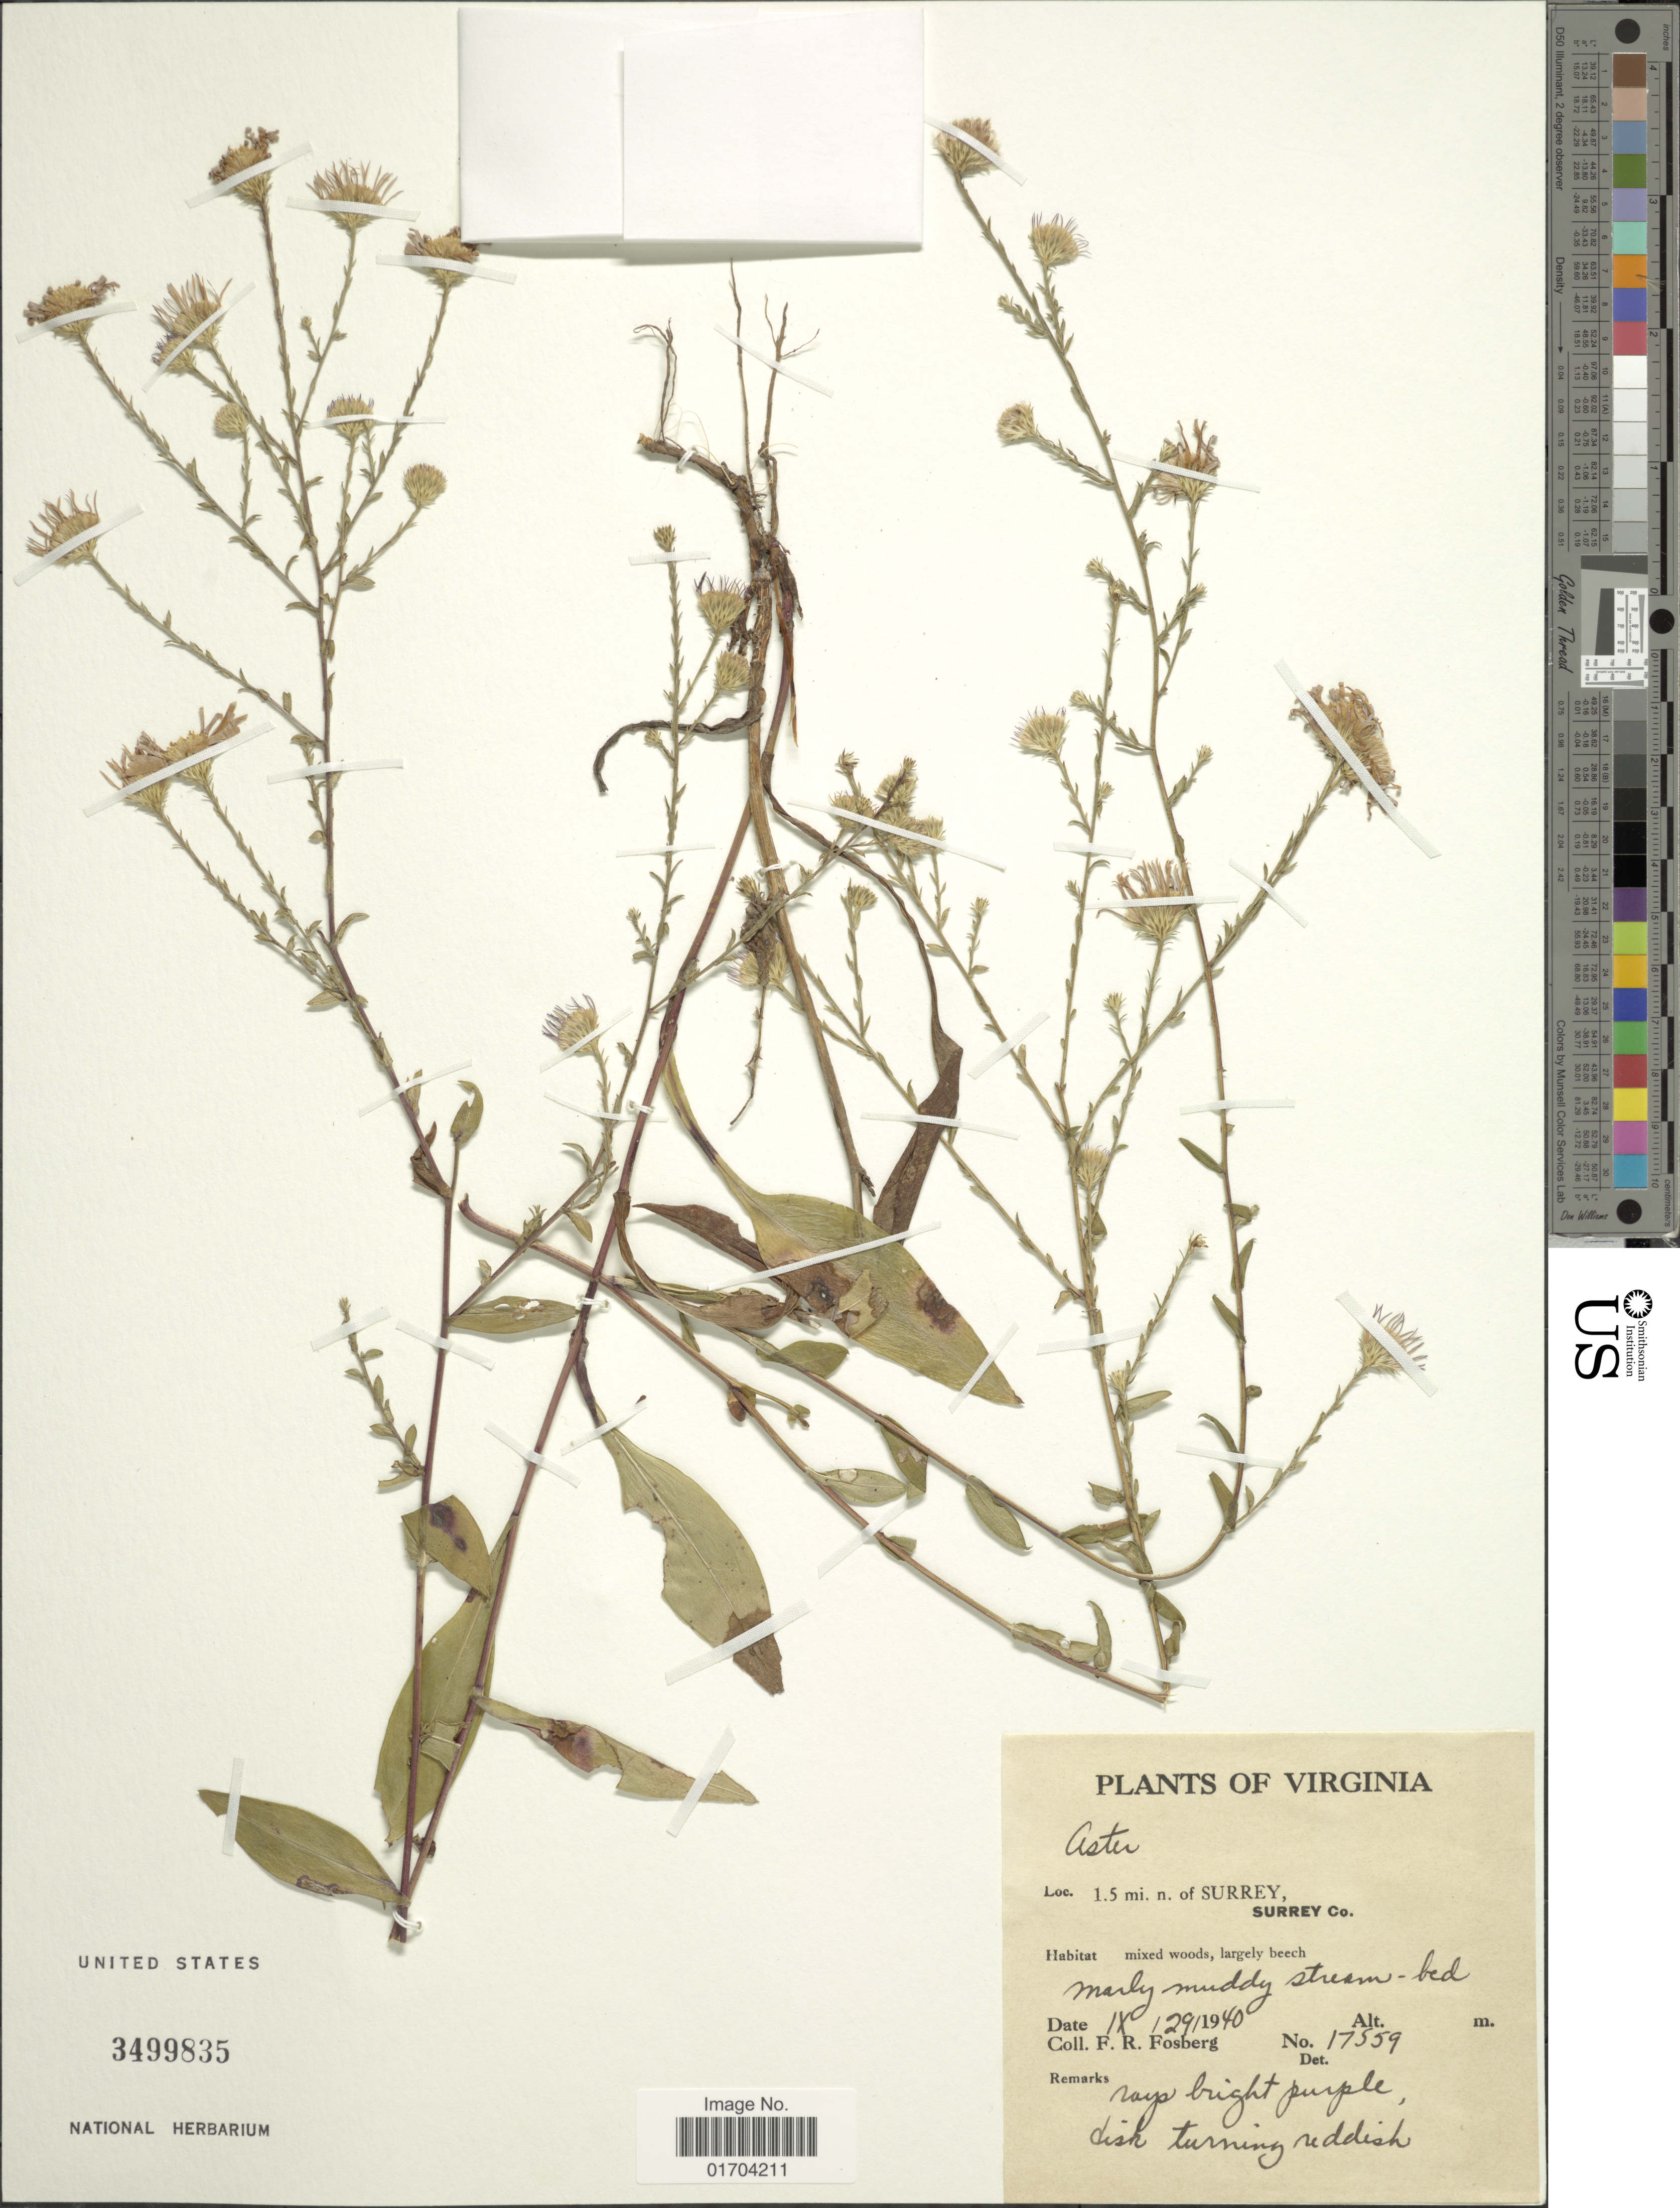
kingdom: Plantae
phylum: Tracheophyta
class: Magnoliopsida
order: Asterales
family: Asteraceae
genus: Symphyotrichum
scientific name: Symphyotrichum sp.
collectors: F. R. Fosberg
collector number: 17559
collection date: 1940-09-29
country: United States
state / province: Virginia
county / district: Surry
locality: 1.5 mi. N of Surry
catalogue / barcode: US 3499835